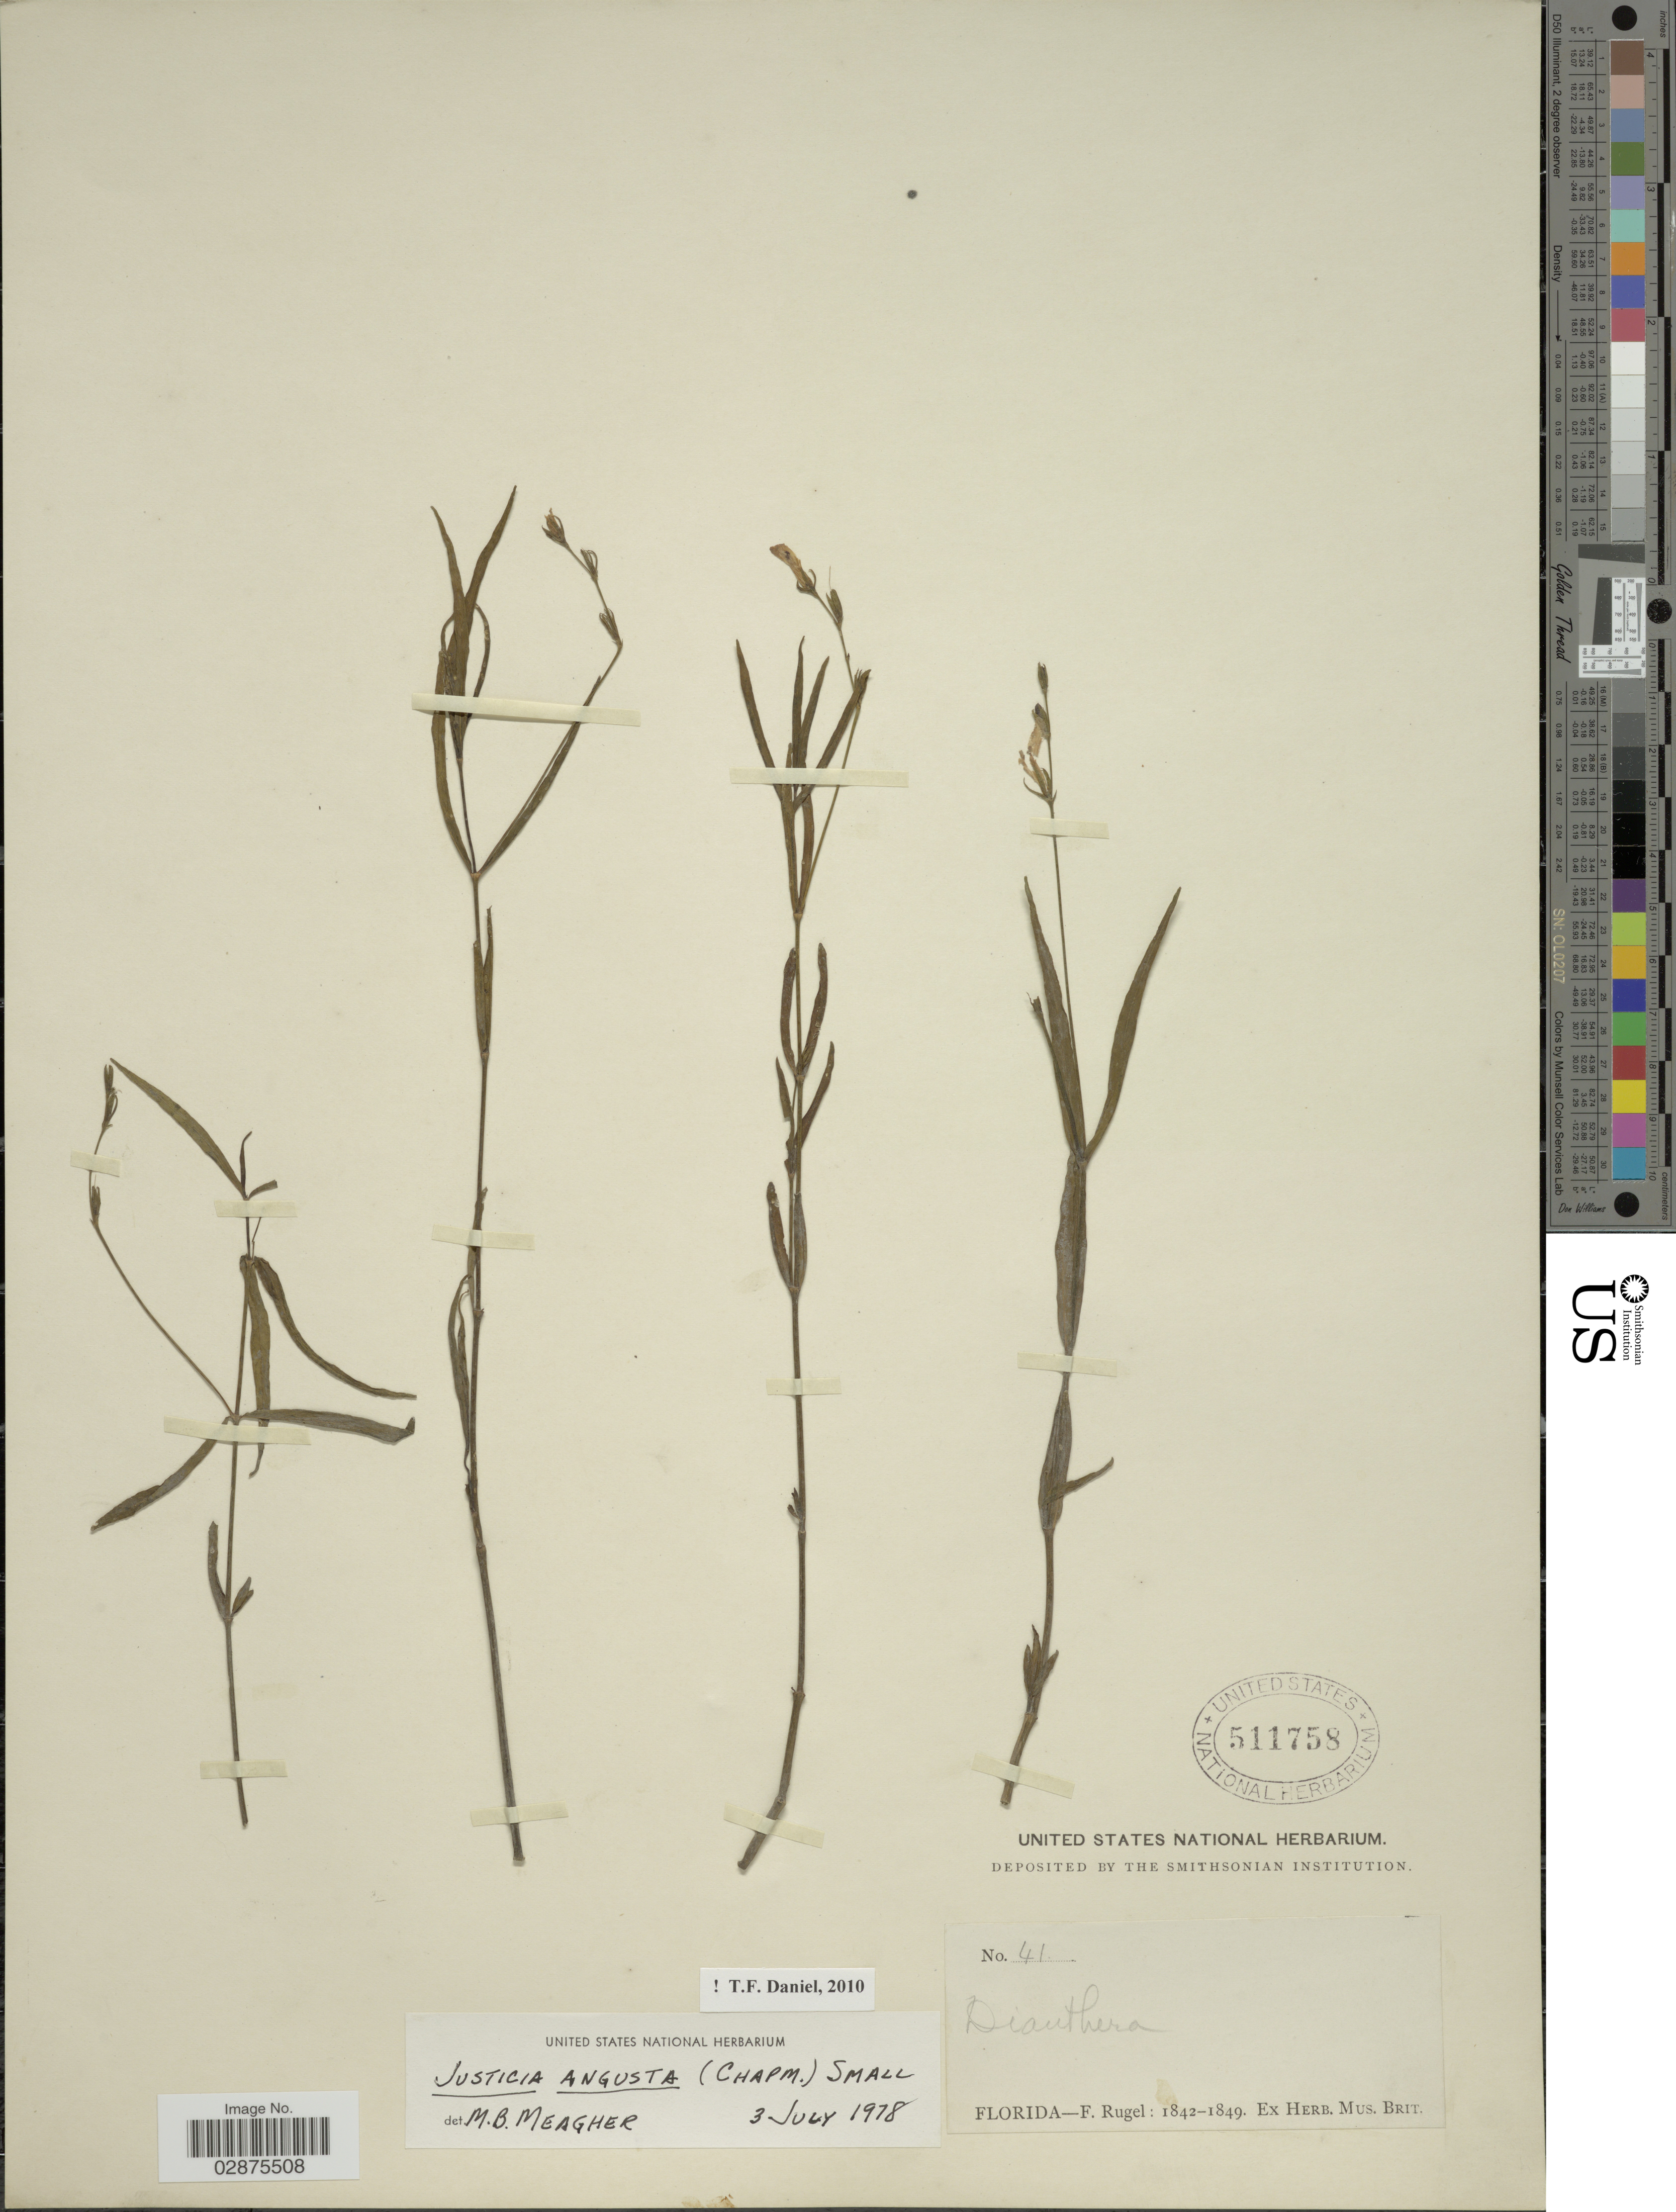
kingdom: Plantae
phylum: Tracheophyta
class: Magnoliopsida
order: Lamiales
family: Acanthaceae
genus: Justicia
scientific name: Justicia angusta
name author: (Chapm.) Small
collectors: F. Rugel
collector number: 41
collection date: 1842/1849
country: United States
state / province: Florida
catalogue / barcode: US 511758